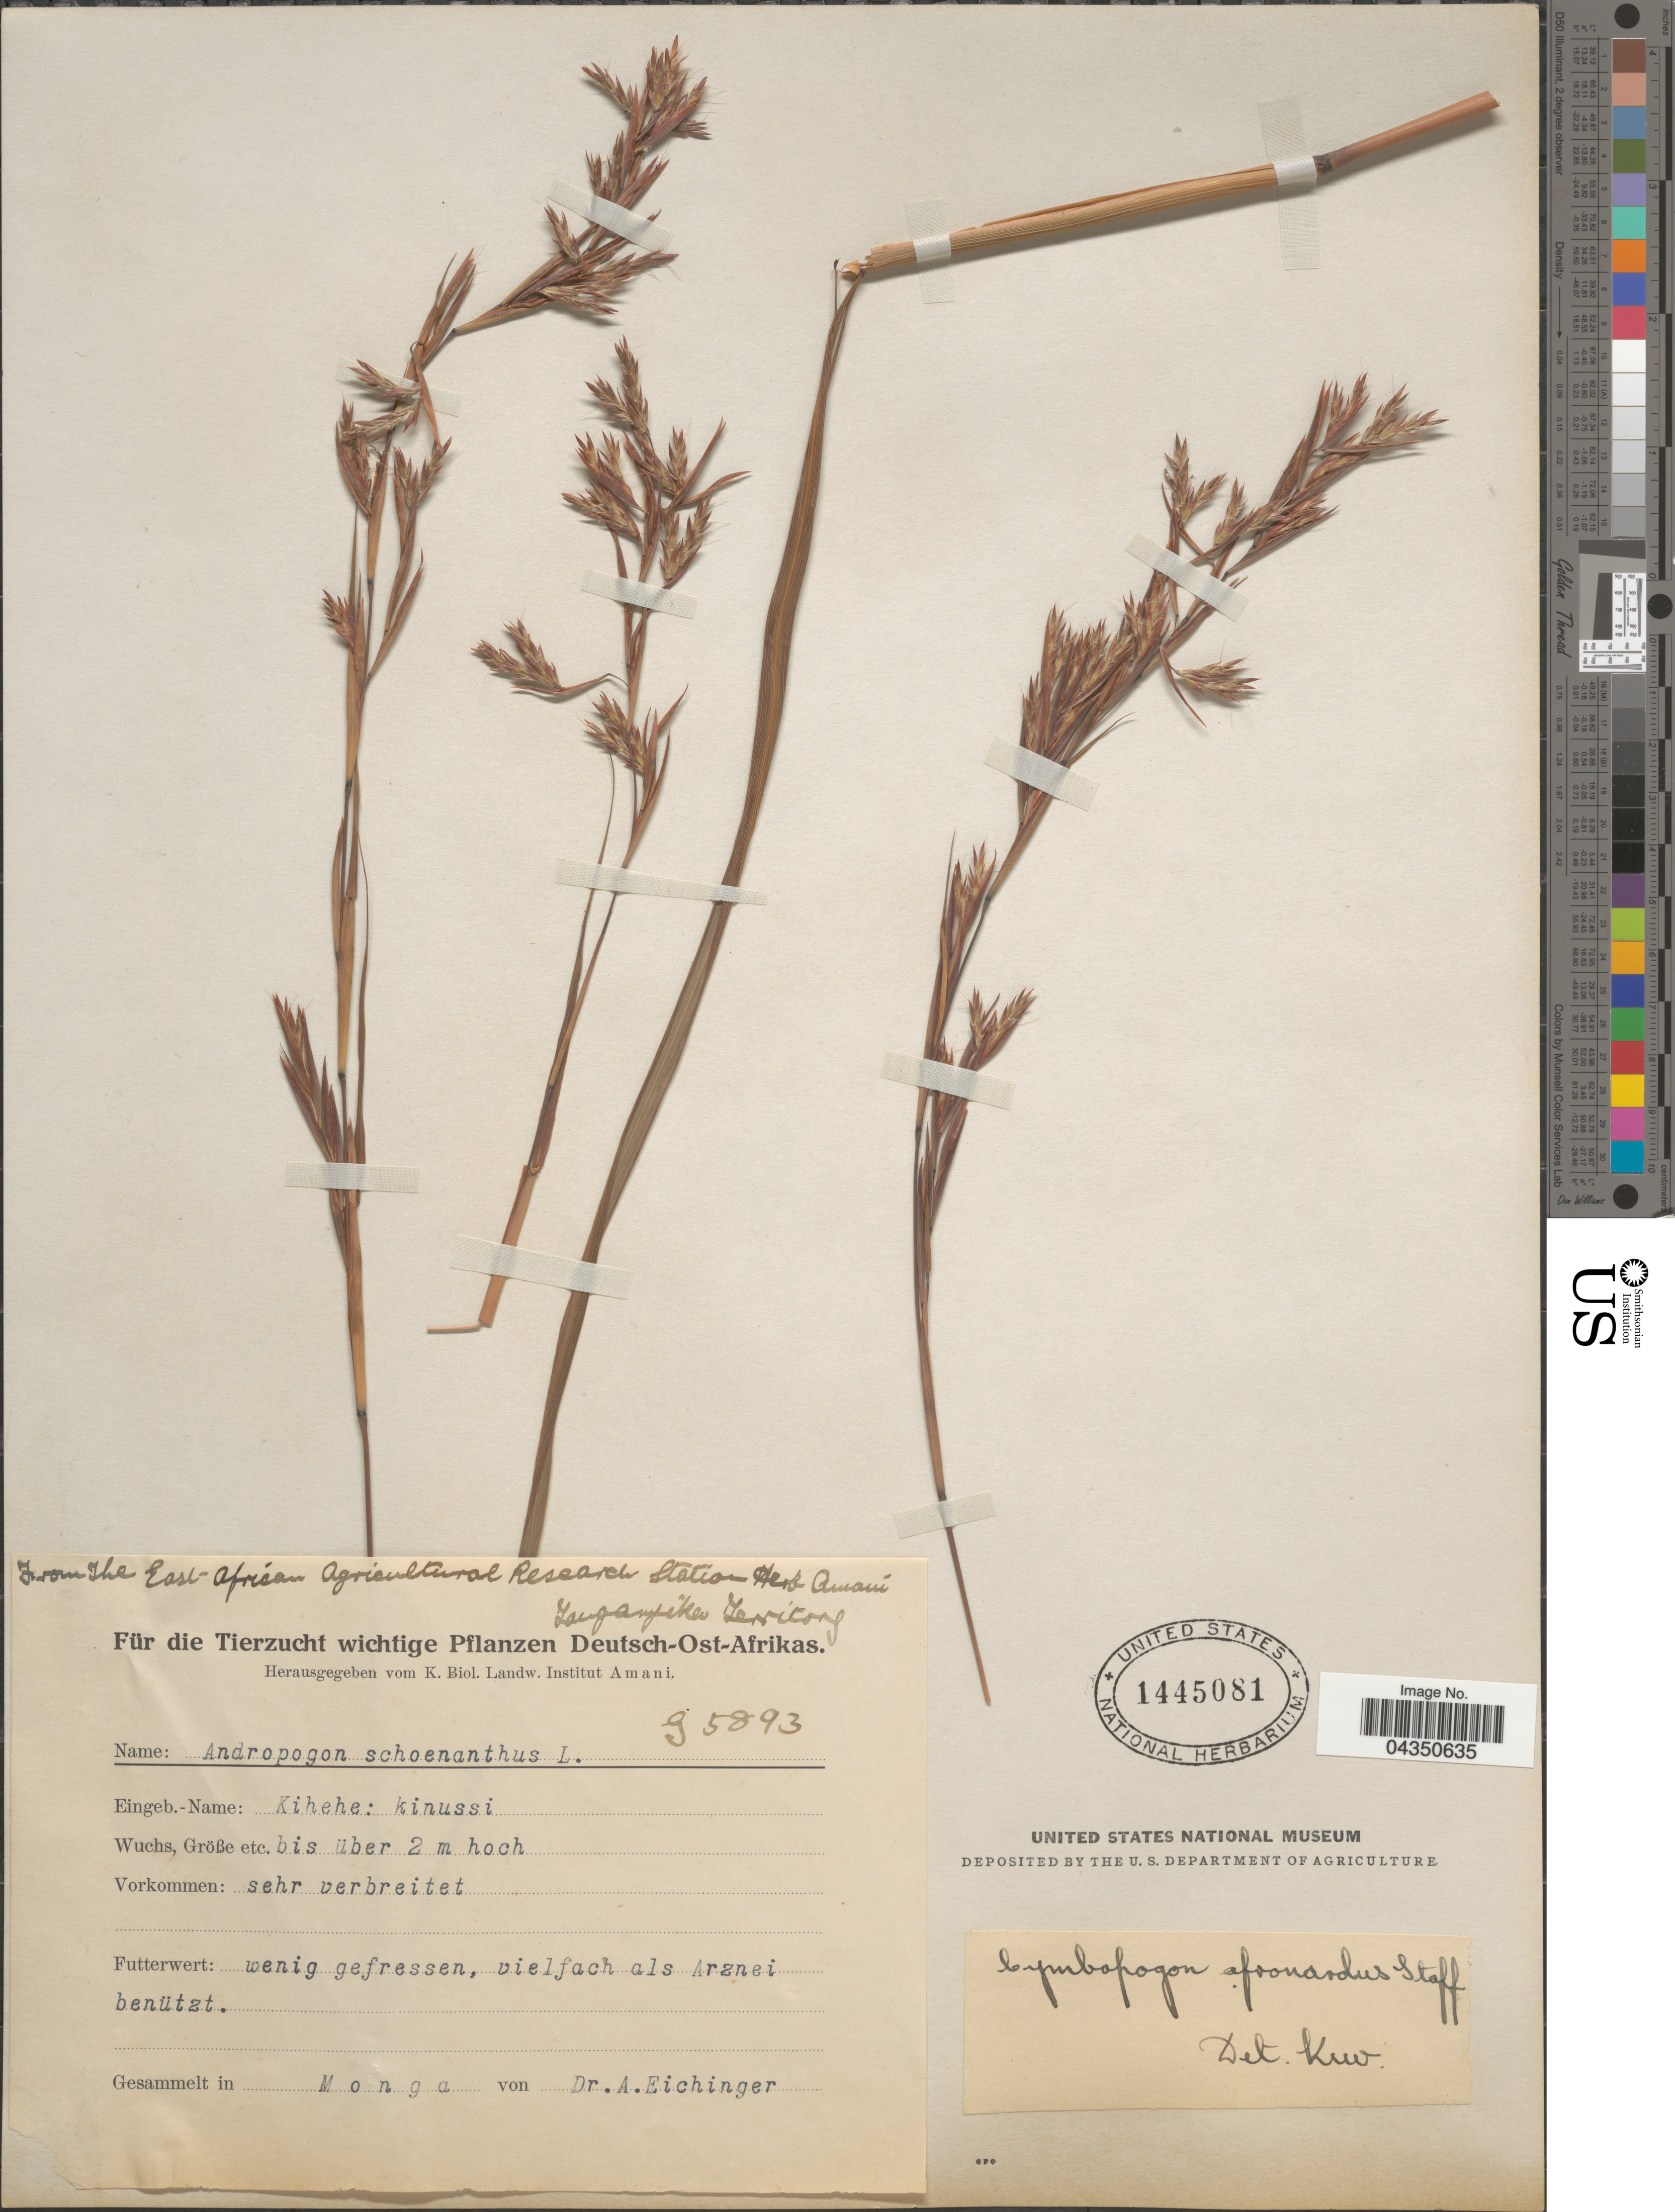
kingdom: Plantae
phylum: Tracheophyta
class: Liliopsida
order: Poales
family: Poaceae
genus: Cymbopogon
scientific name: Cymbopogon nardus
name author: (L.) Rendle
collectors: A. Eichinger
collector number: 95893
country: Tanzania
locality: Deutsch-Ost-Afrikas. In Monga.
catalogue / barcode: US 1445081